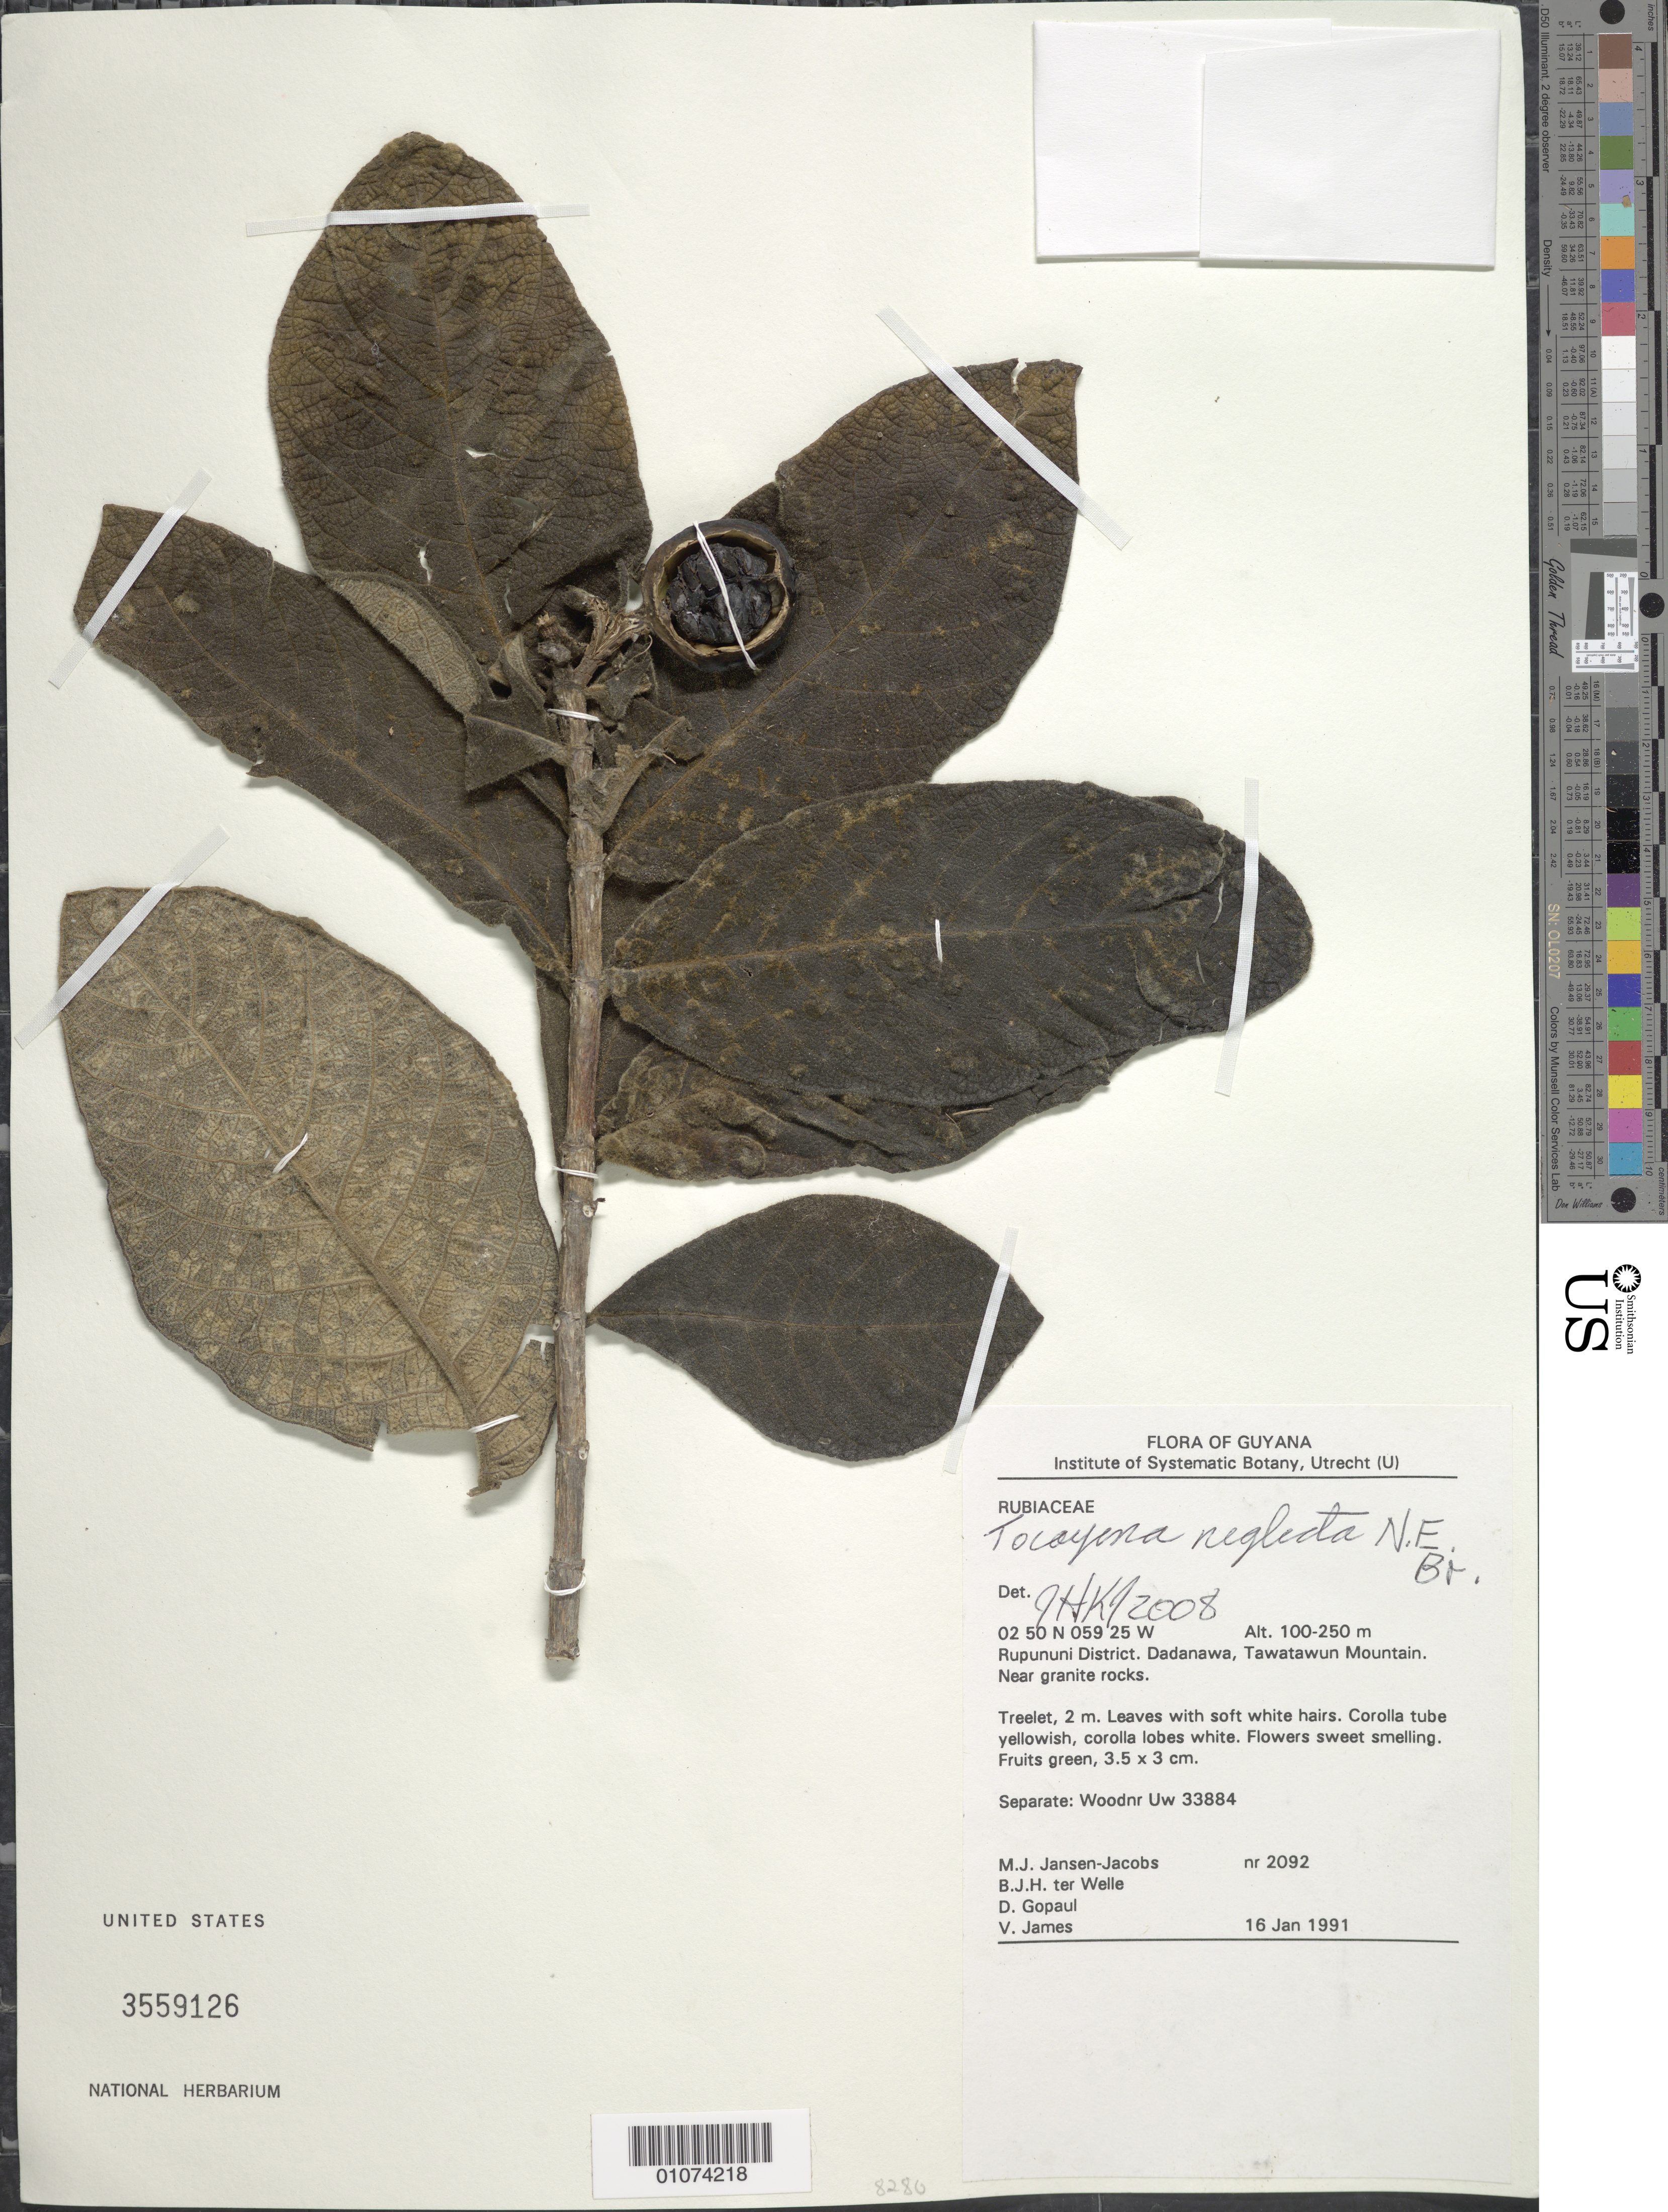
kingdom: Plantae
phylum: Tracheophyta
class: Magnoliopsida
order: Gentianales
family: Rubiaceae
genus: Tocoyena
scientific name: Tocoyena neglecta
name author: N.E. Br.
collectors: M. J. Jansen-Jacobs, B. Welle, D. Gopaul & V. James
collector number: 2092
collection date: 1991-01-16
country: Guyana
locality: Rupununi District. Dadanawa, Tawatawun Mountain. Near granite rocks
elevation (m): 100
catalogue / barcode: US 3559126